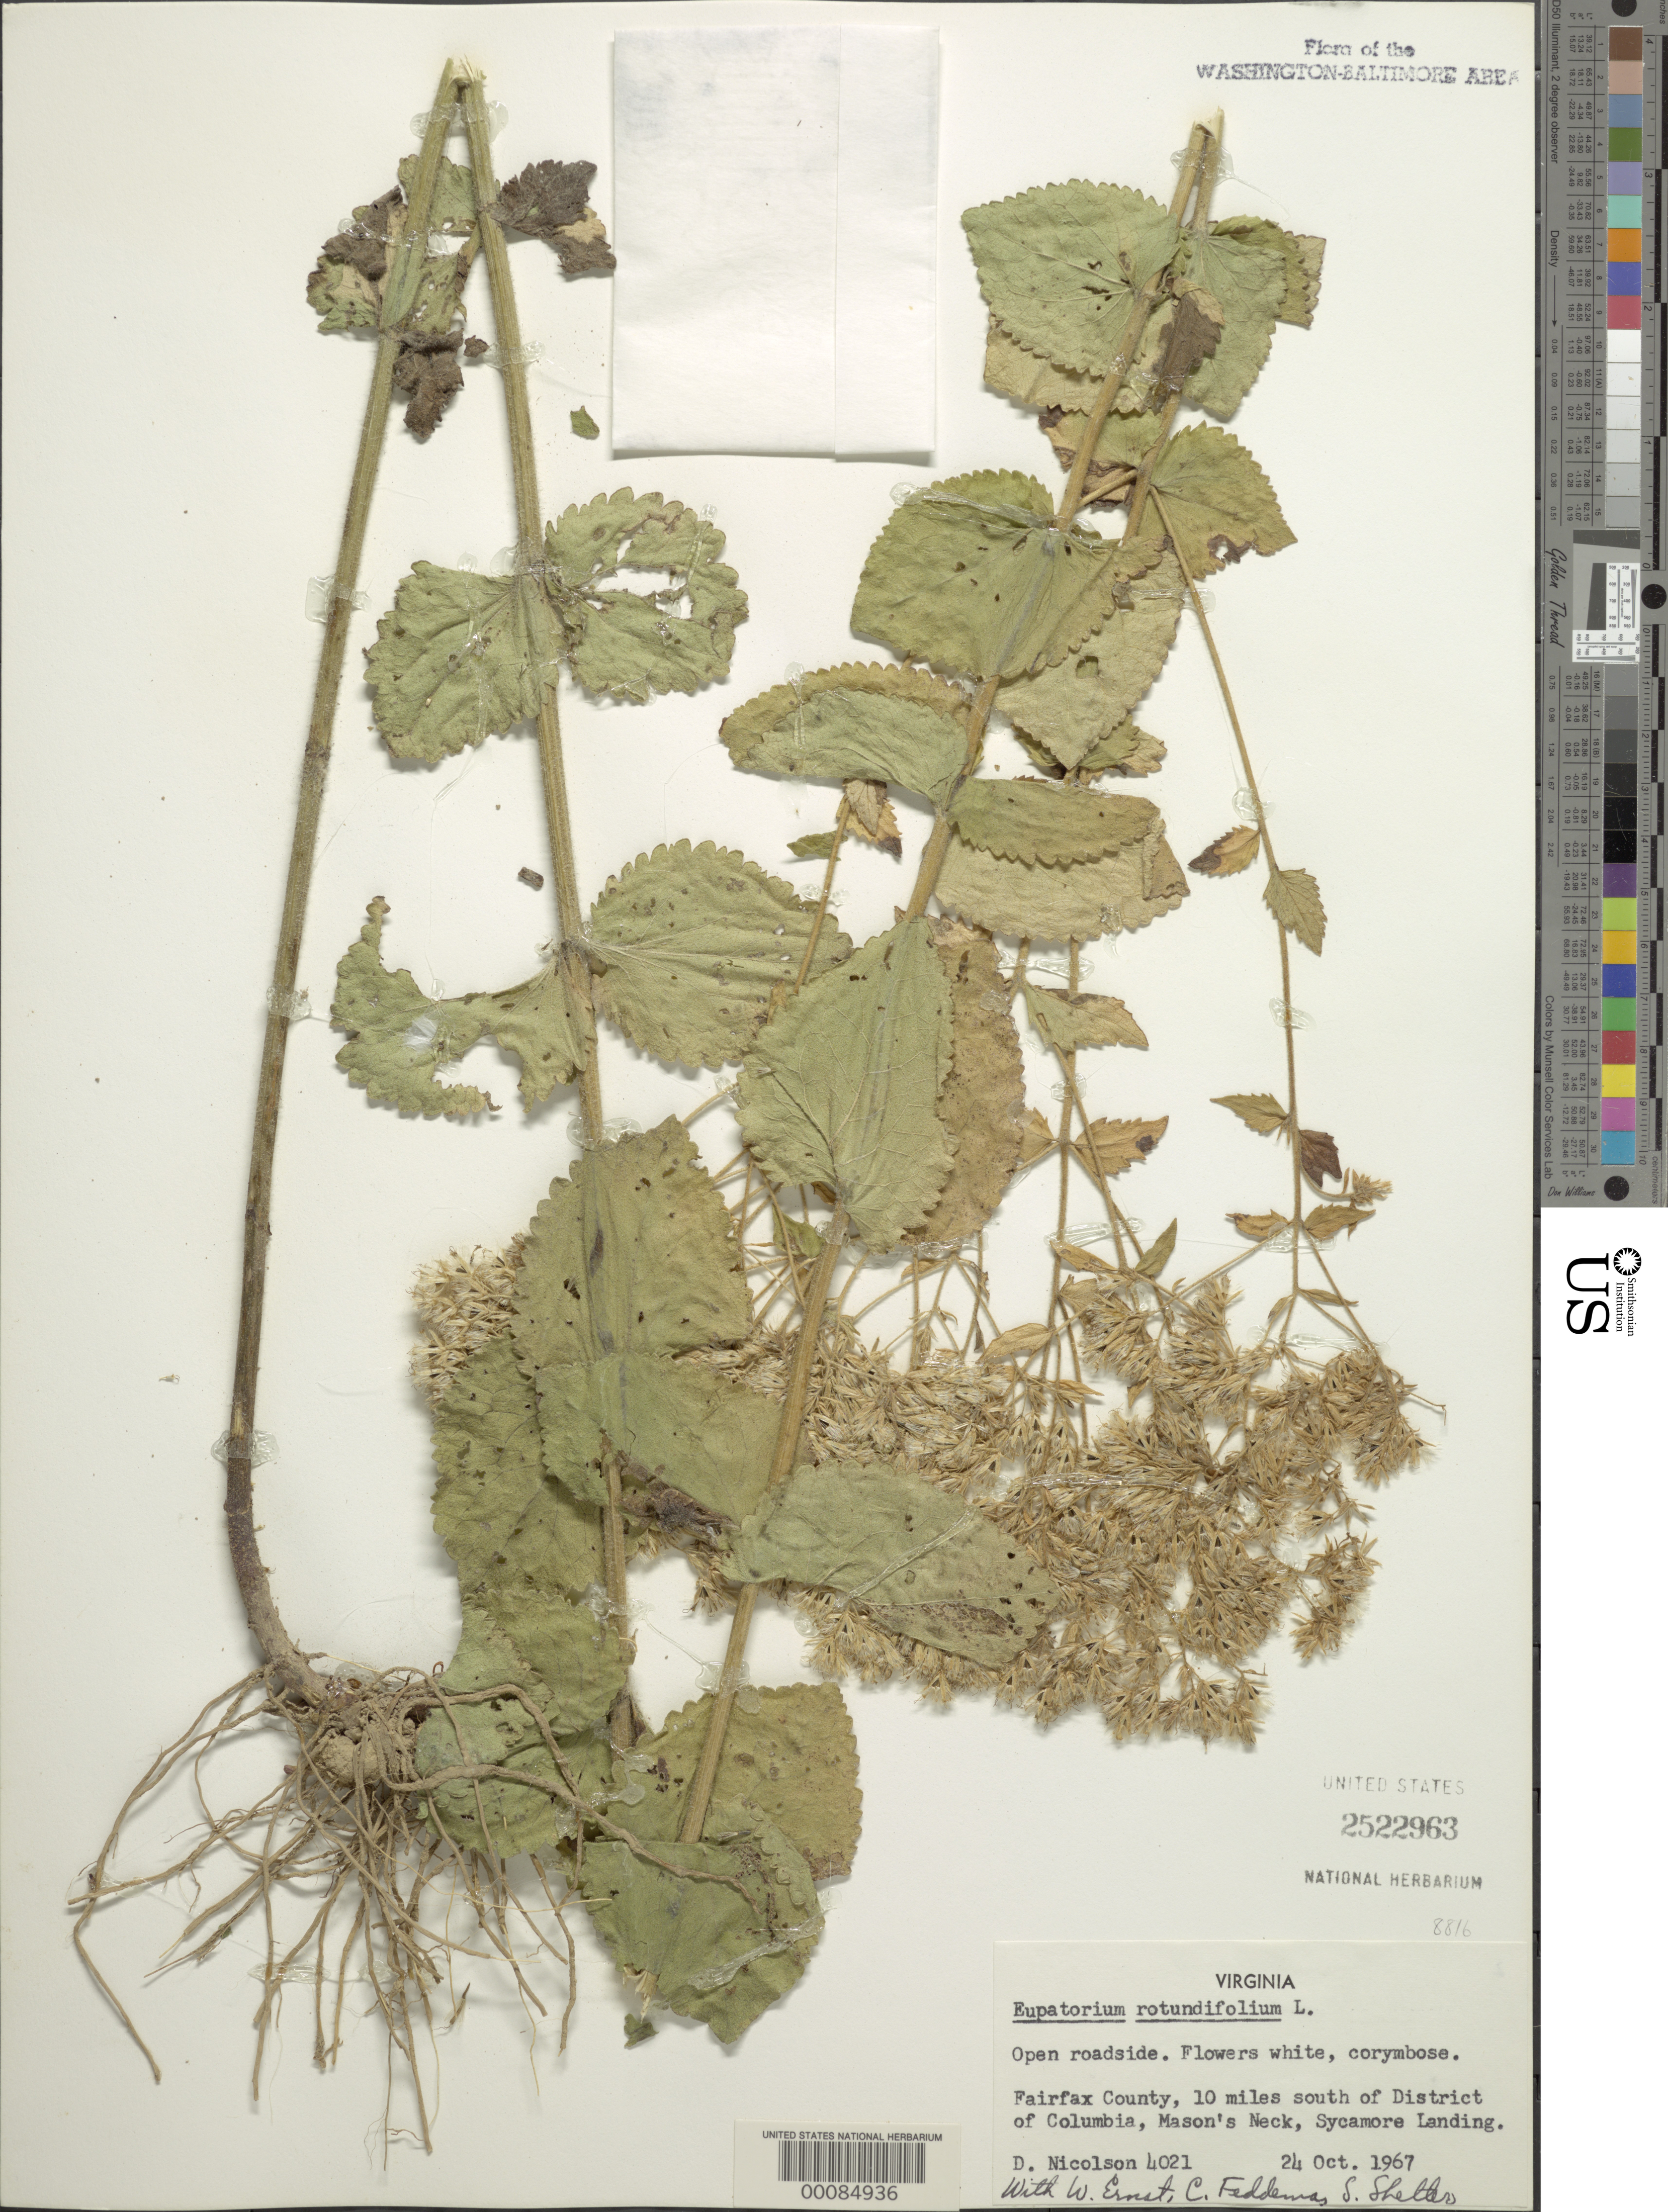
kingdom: Plantae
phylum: Tracheophyta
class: Magnoliopsida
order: Asterales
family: Asteraceae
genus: Eupatorium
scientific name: Eupatorium rotundifolium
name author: L.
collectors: D. H. Nicolson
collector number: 4021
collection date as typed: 24 Oct 1967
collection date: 1967-10-24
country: United States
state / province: Virginia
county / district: Fairfax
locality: Masons Neck, Sycamore Landing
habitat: Open roadside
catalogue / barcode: US 2522963